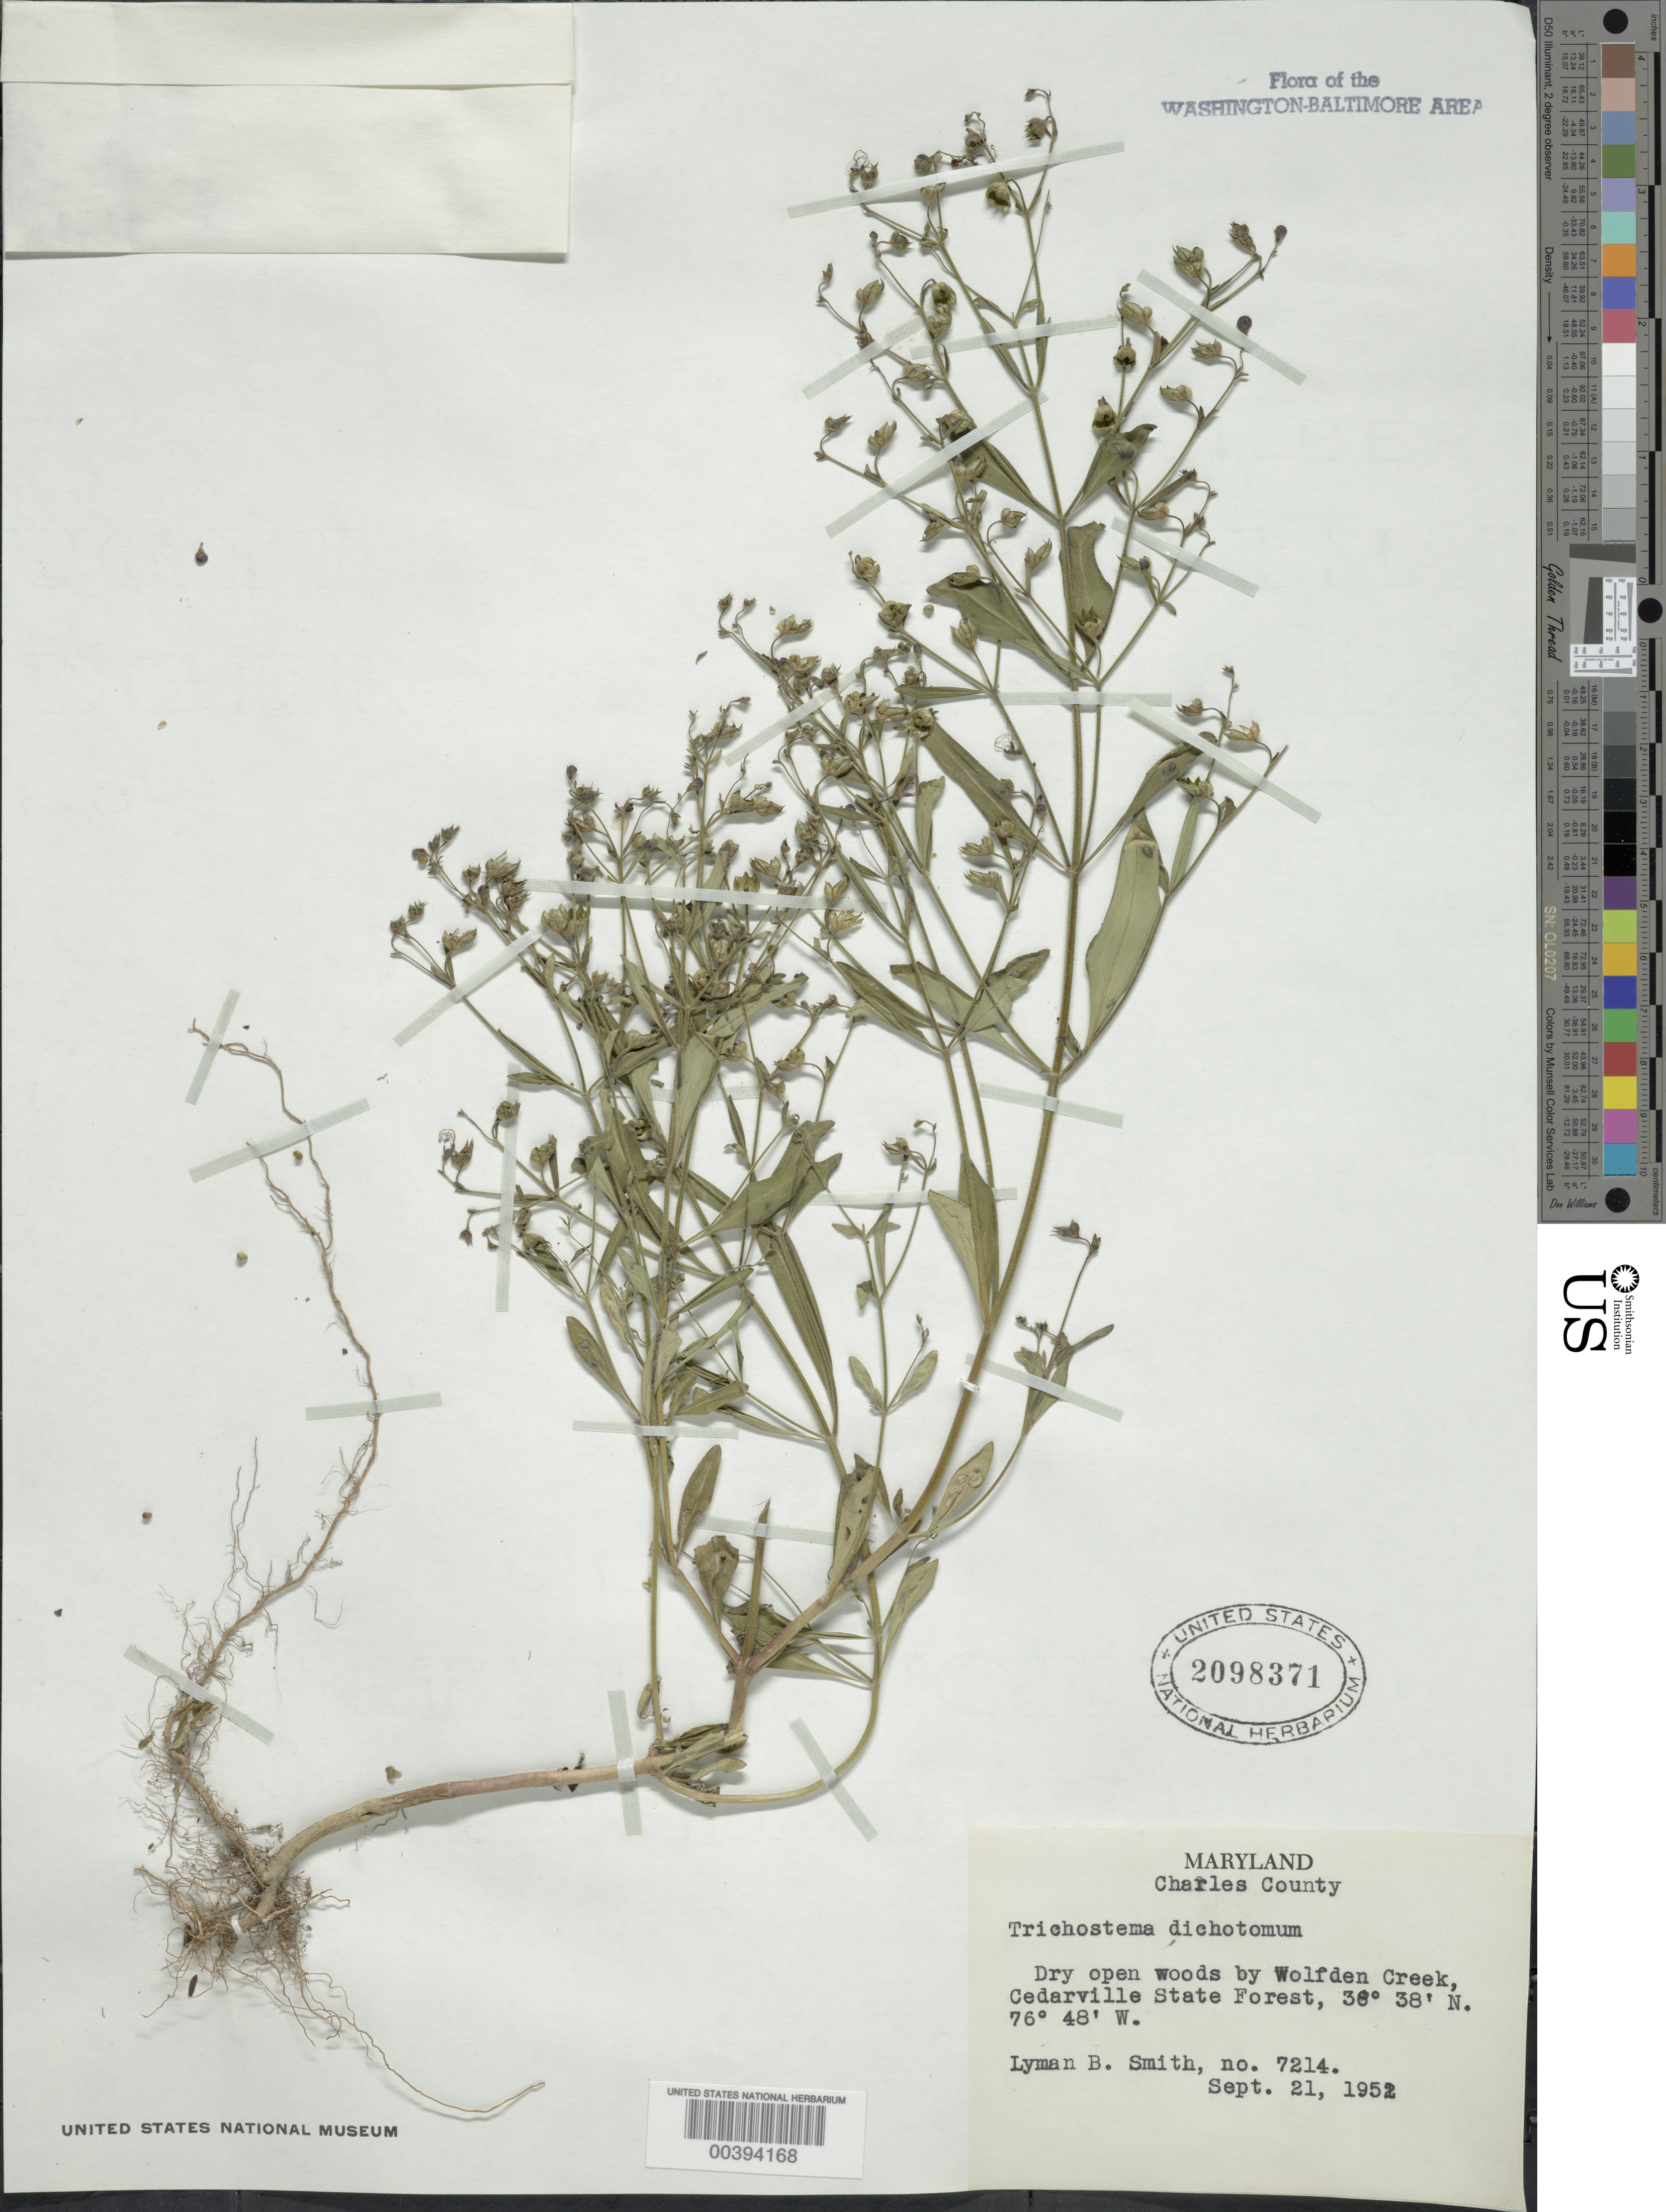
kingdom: Plantae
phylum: Tracheophyta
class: Magnoliopsida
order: Lamiales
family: Lamiaceae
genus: Trichostema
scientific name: Trichostema dichotomum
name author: L.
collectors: L. Smith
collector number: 7214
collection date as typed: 21 Sep 1952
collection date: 1952-09-21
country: United States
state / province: Maryland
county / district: Charles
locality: Wolfden Creek, Cedarville State Forest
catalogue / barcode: US 2098371